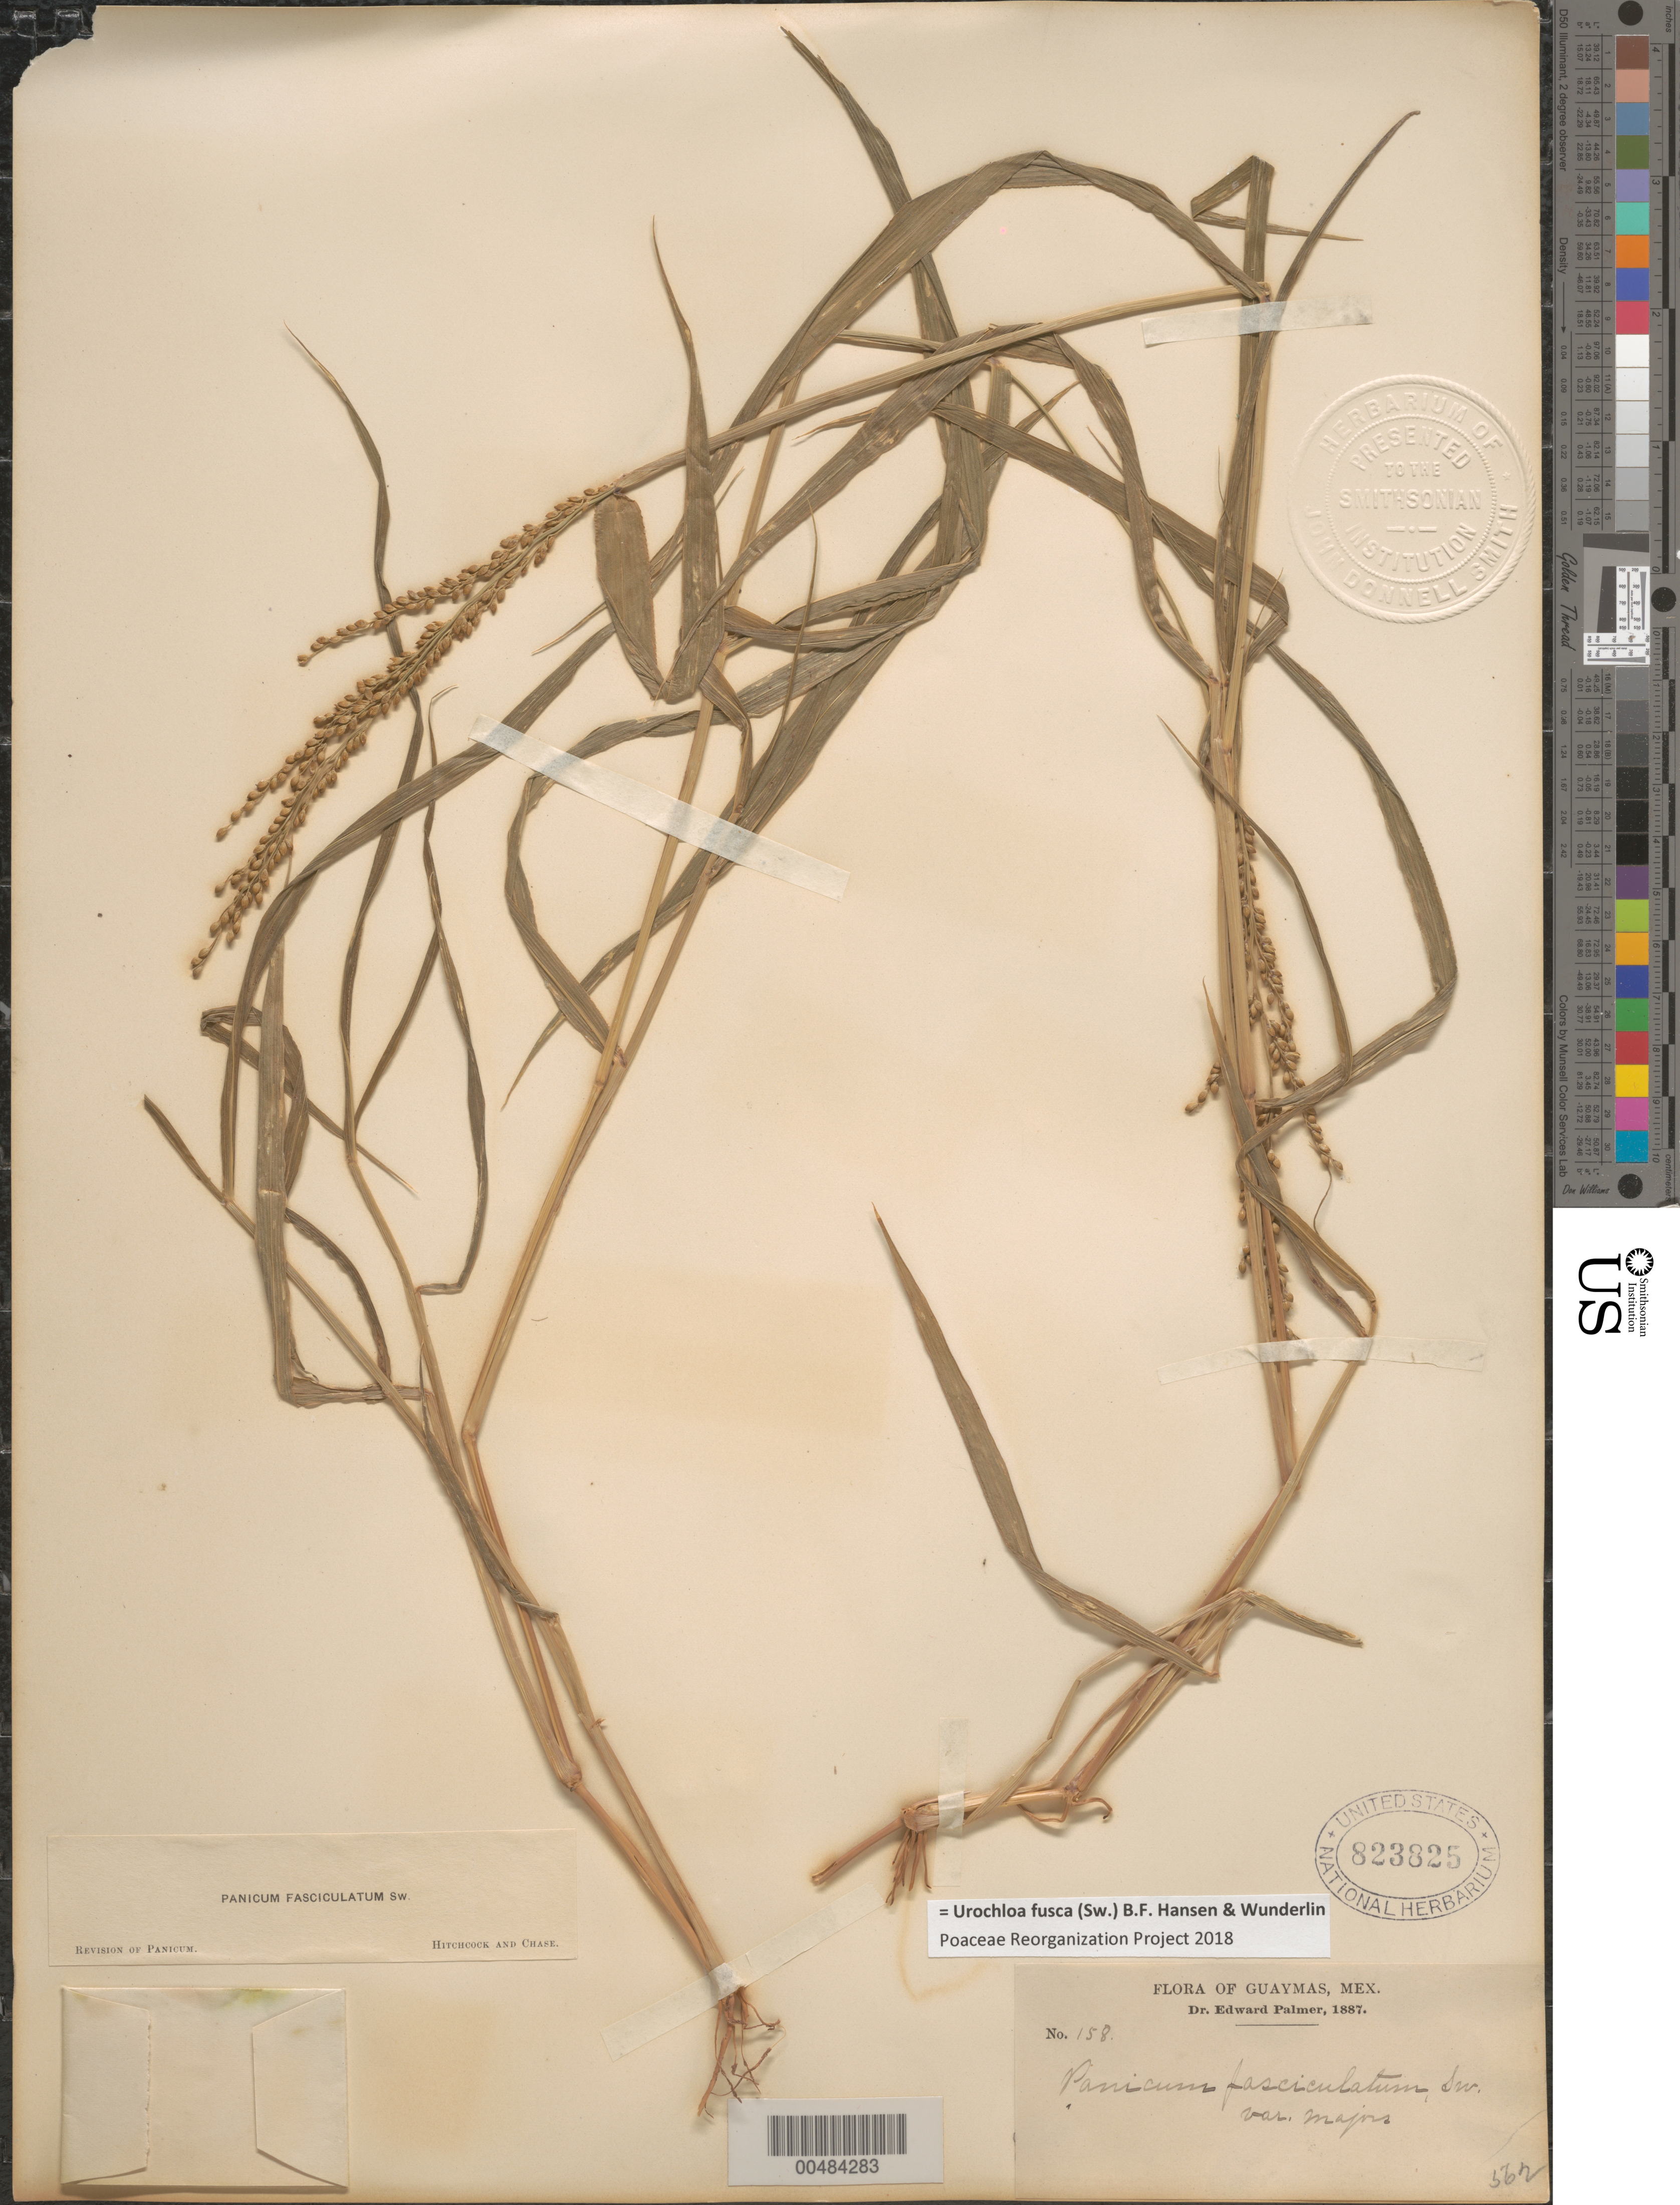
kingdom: Plantae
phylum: Tracheophyta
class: Liliopsida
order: Poales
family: Poaceae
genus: Urochloa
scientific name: Urochloa fusca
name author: (Sw.) B.F. Hansen & Wunderlin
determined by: Poaceae Reorganization Project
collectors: E. Palmer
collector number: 159/562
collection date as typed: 1887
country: Mexico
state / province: Sonora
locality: Guaymas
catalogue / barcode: US 823825